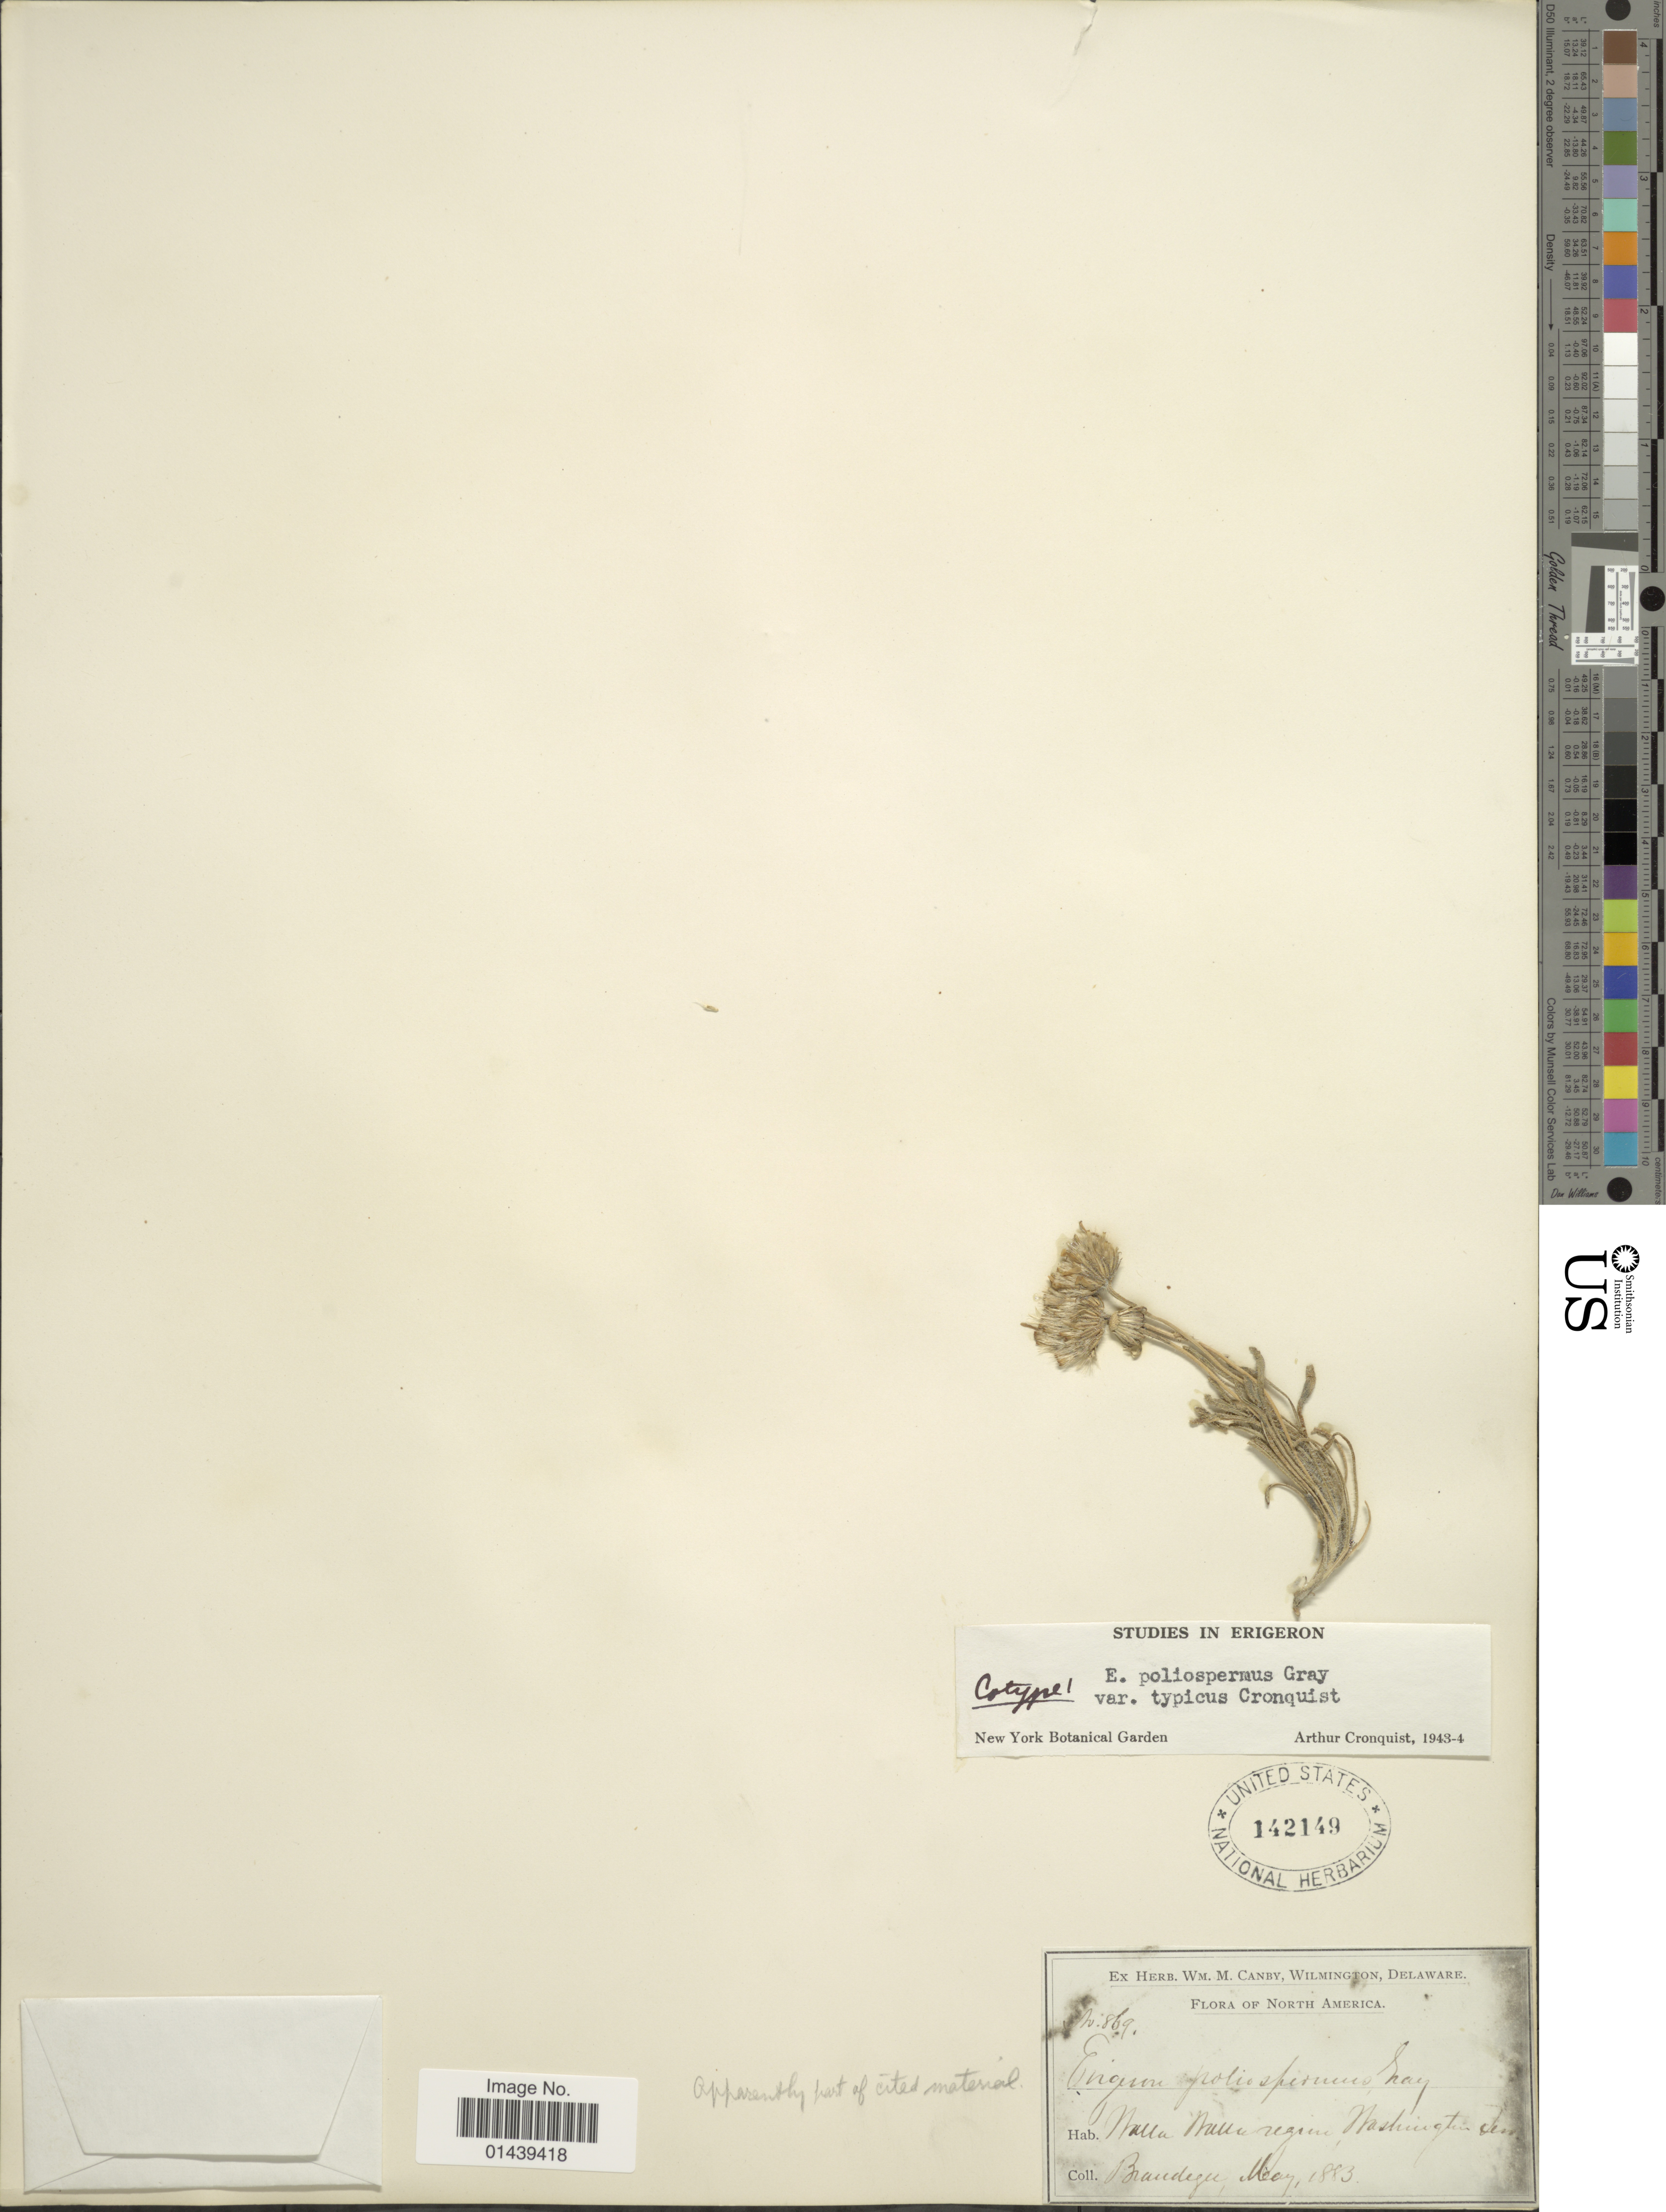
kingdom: Plantae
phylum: Tracheophyta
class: Magnoliopsida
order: Asterales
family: Asteraceae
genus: Erigeron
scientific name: Erigeron poliospermus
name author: A. Gray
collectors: -- Brandegee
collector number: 869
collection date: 1883-05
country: United States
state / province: Washington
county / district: Walla Walla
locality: Walla Walla region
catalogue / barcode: US 142149